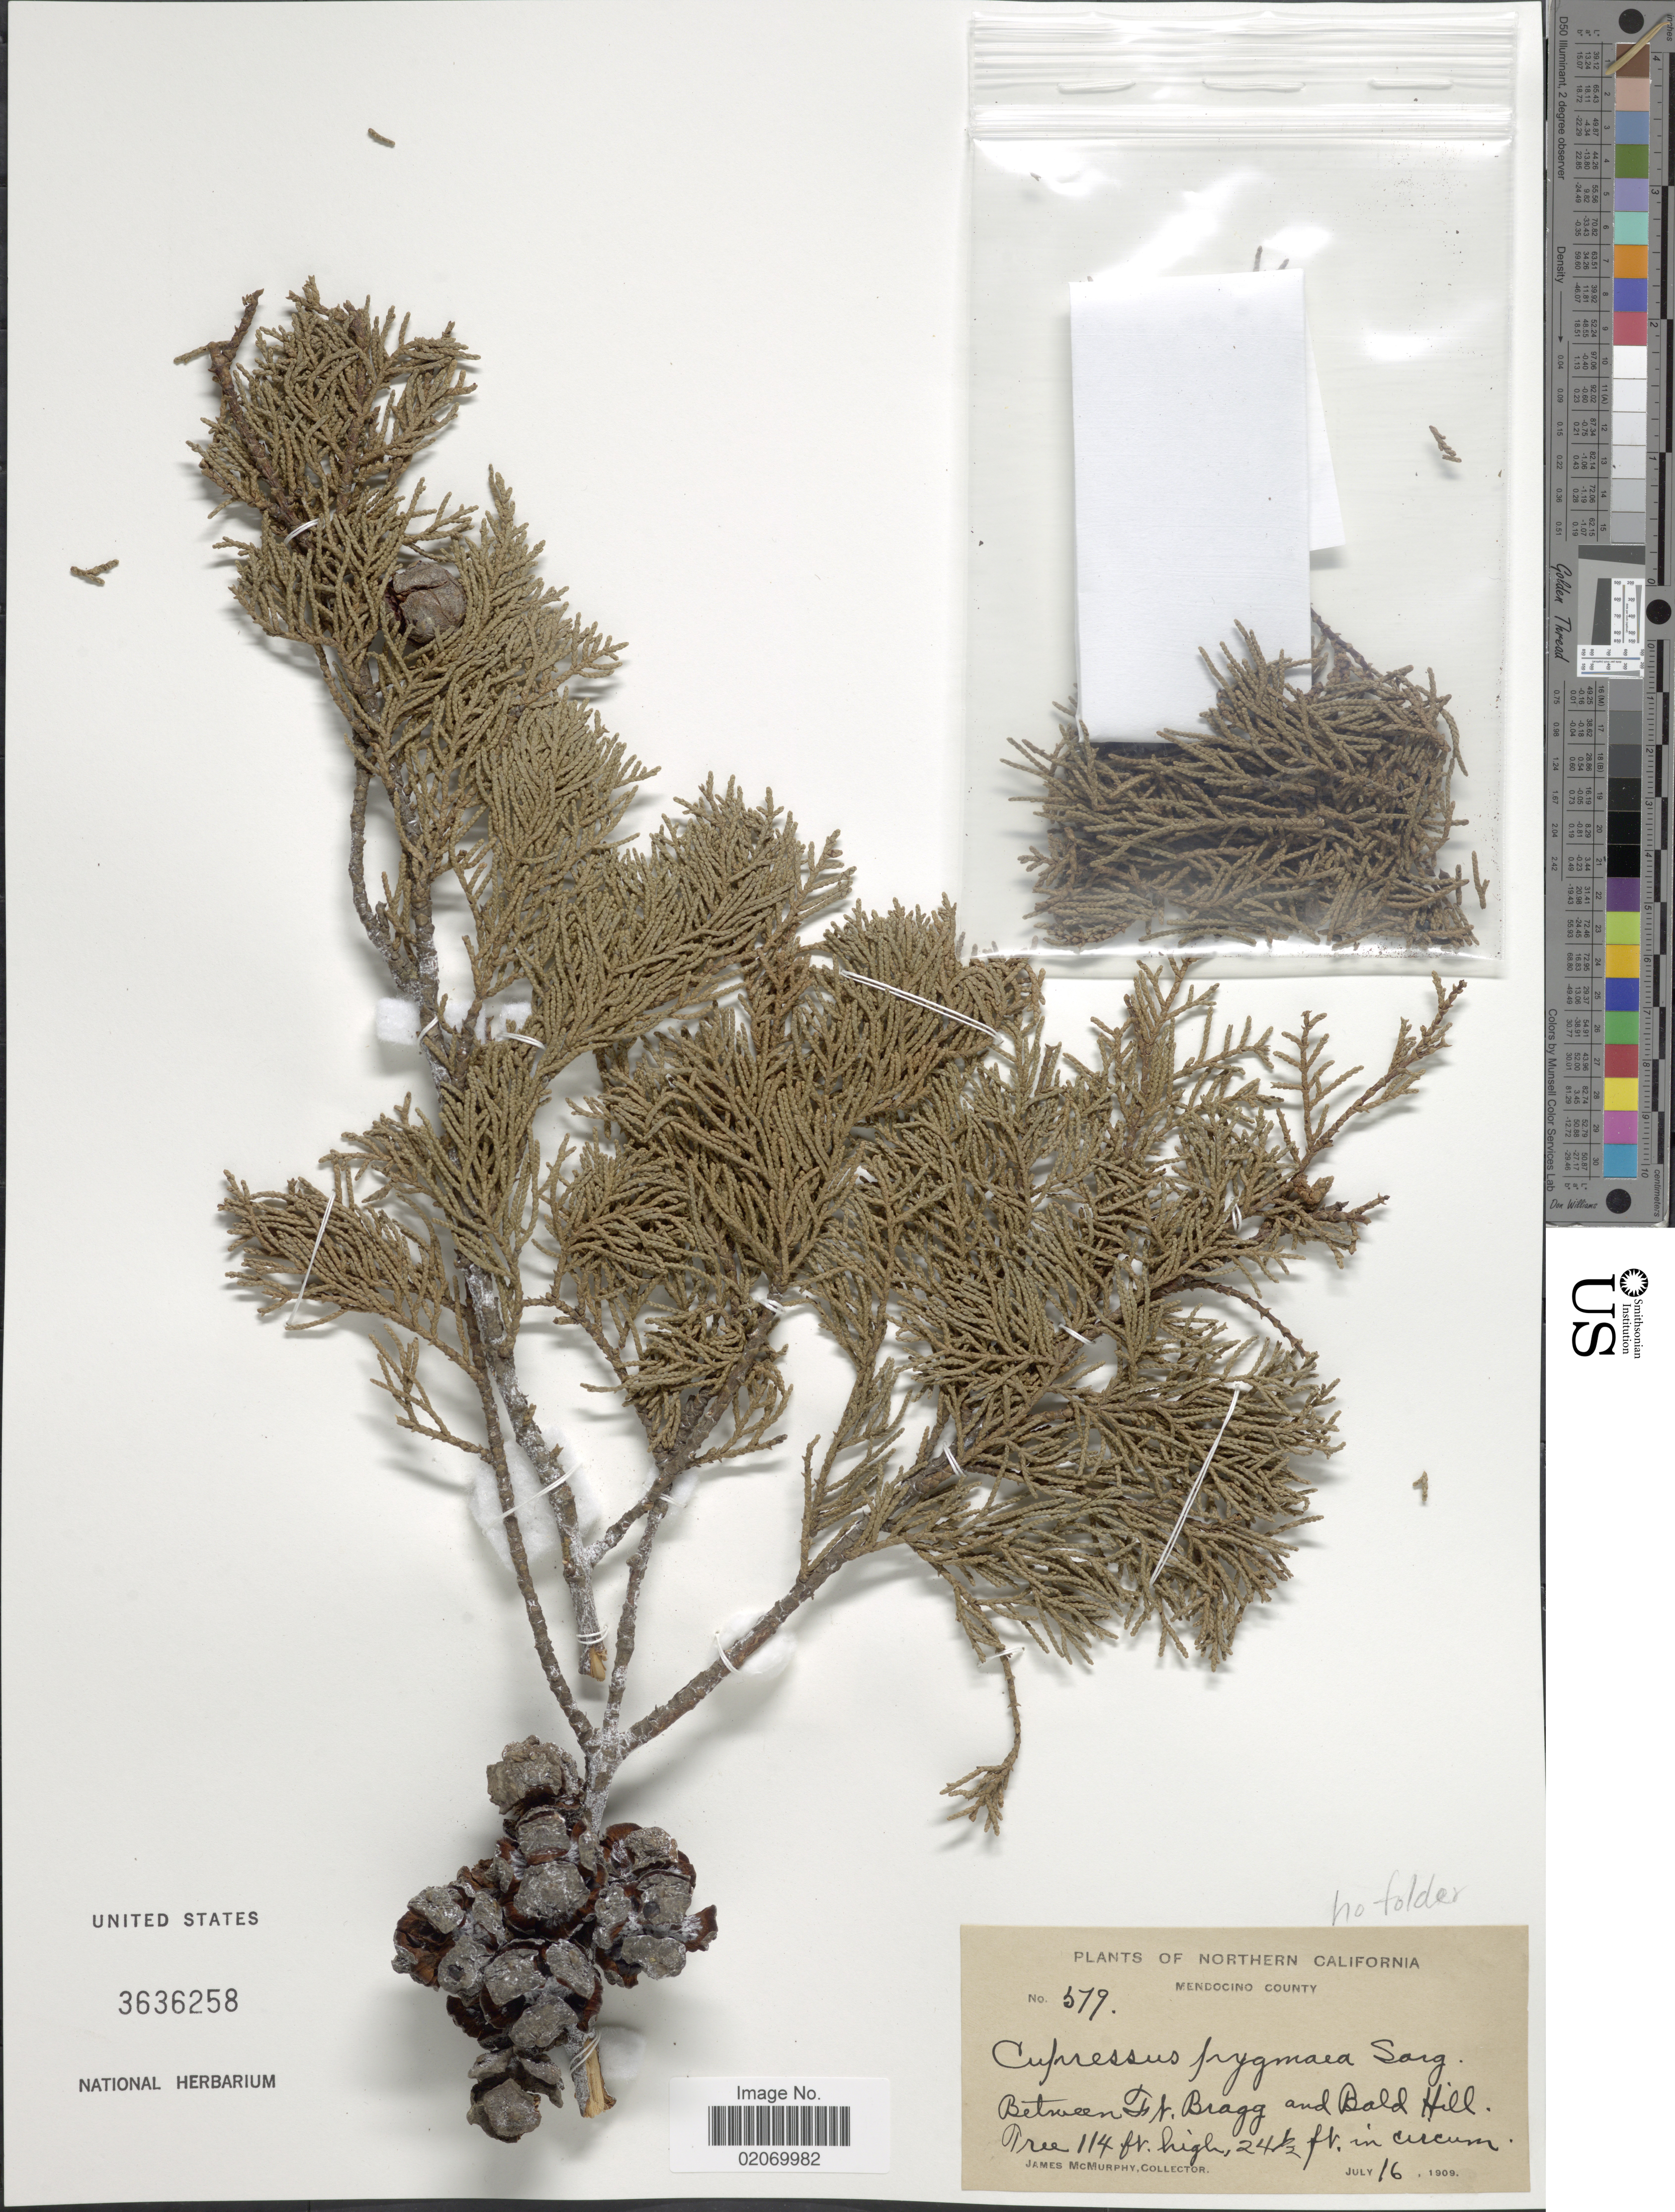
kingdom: Plantae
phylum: Tracheophyta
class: Pinopsida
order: Pinales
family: Cupressaceae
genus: Hesperocyparis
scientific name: Hesperocyparis pygmaea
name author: (Lemmon) Bartel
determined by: (US) Smithsonian Institution - National Museum of Natural History - Department of Botany (UNITED STATES)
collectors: J. McMurphy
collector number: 579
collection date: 1909-07-16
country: United States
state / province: California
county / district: Mendocino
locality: Northern California, Mendocino County, between Ft. Bragg and Bald Hill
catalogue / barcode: US 3636258